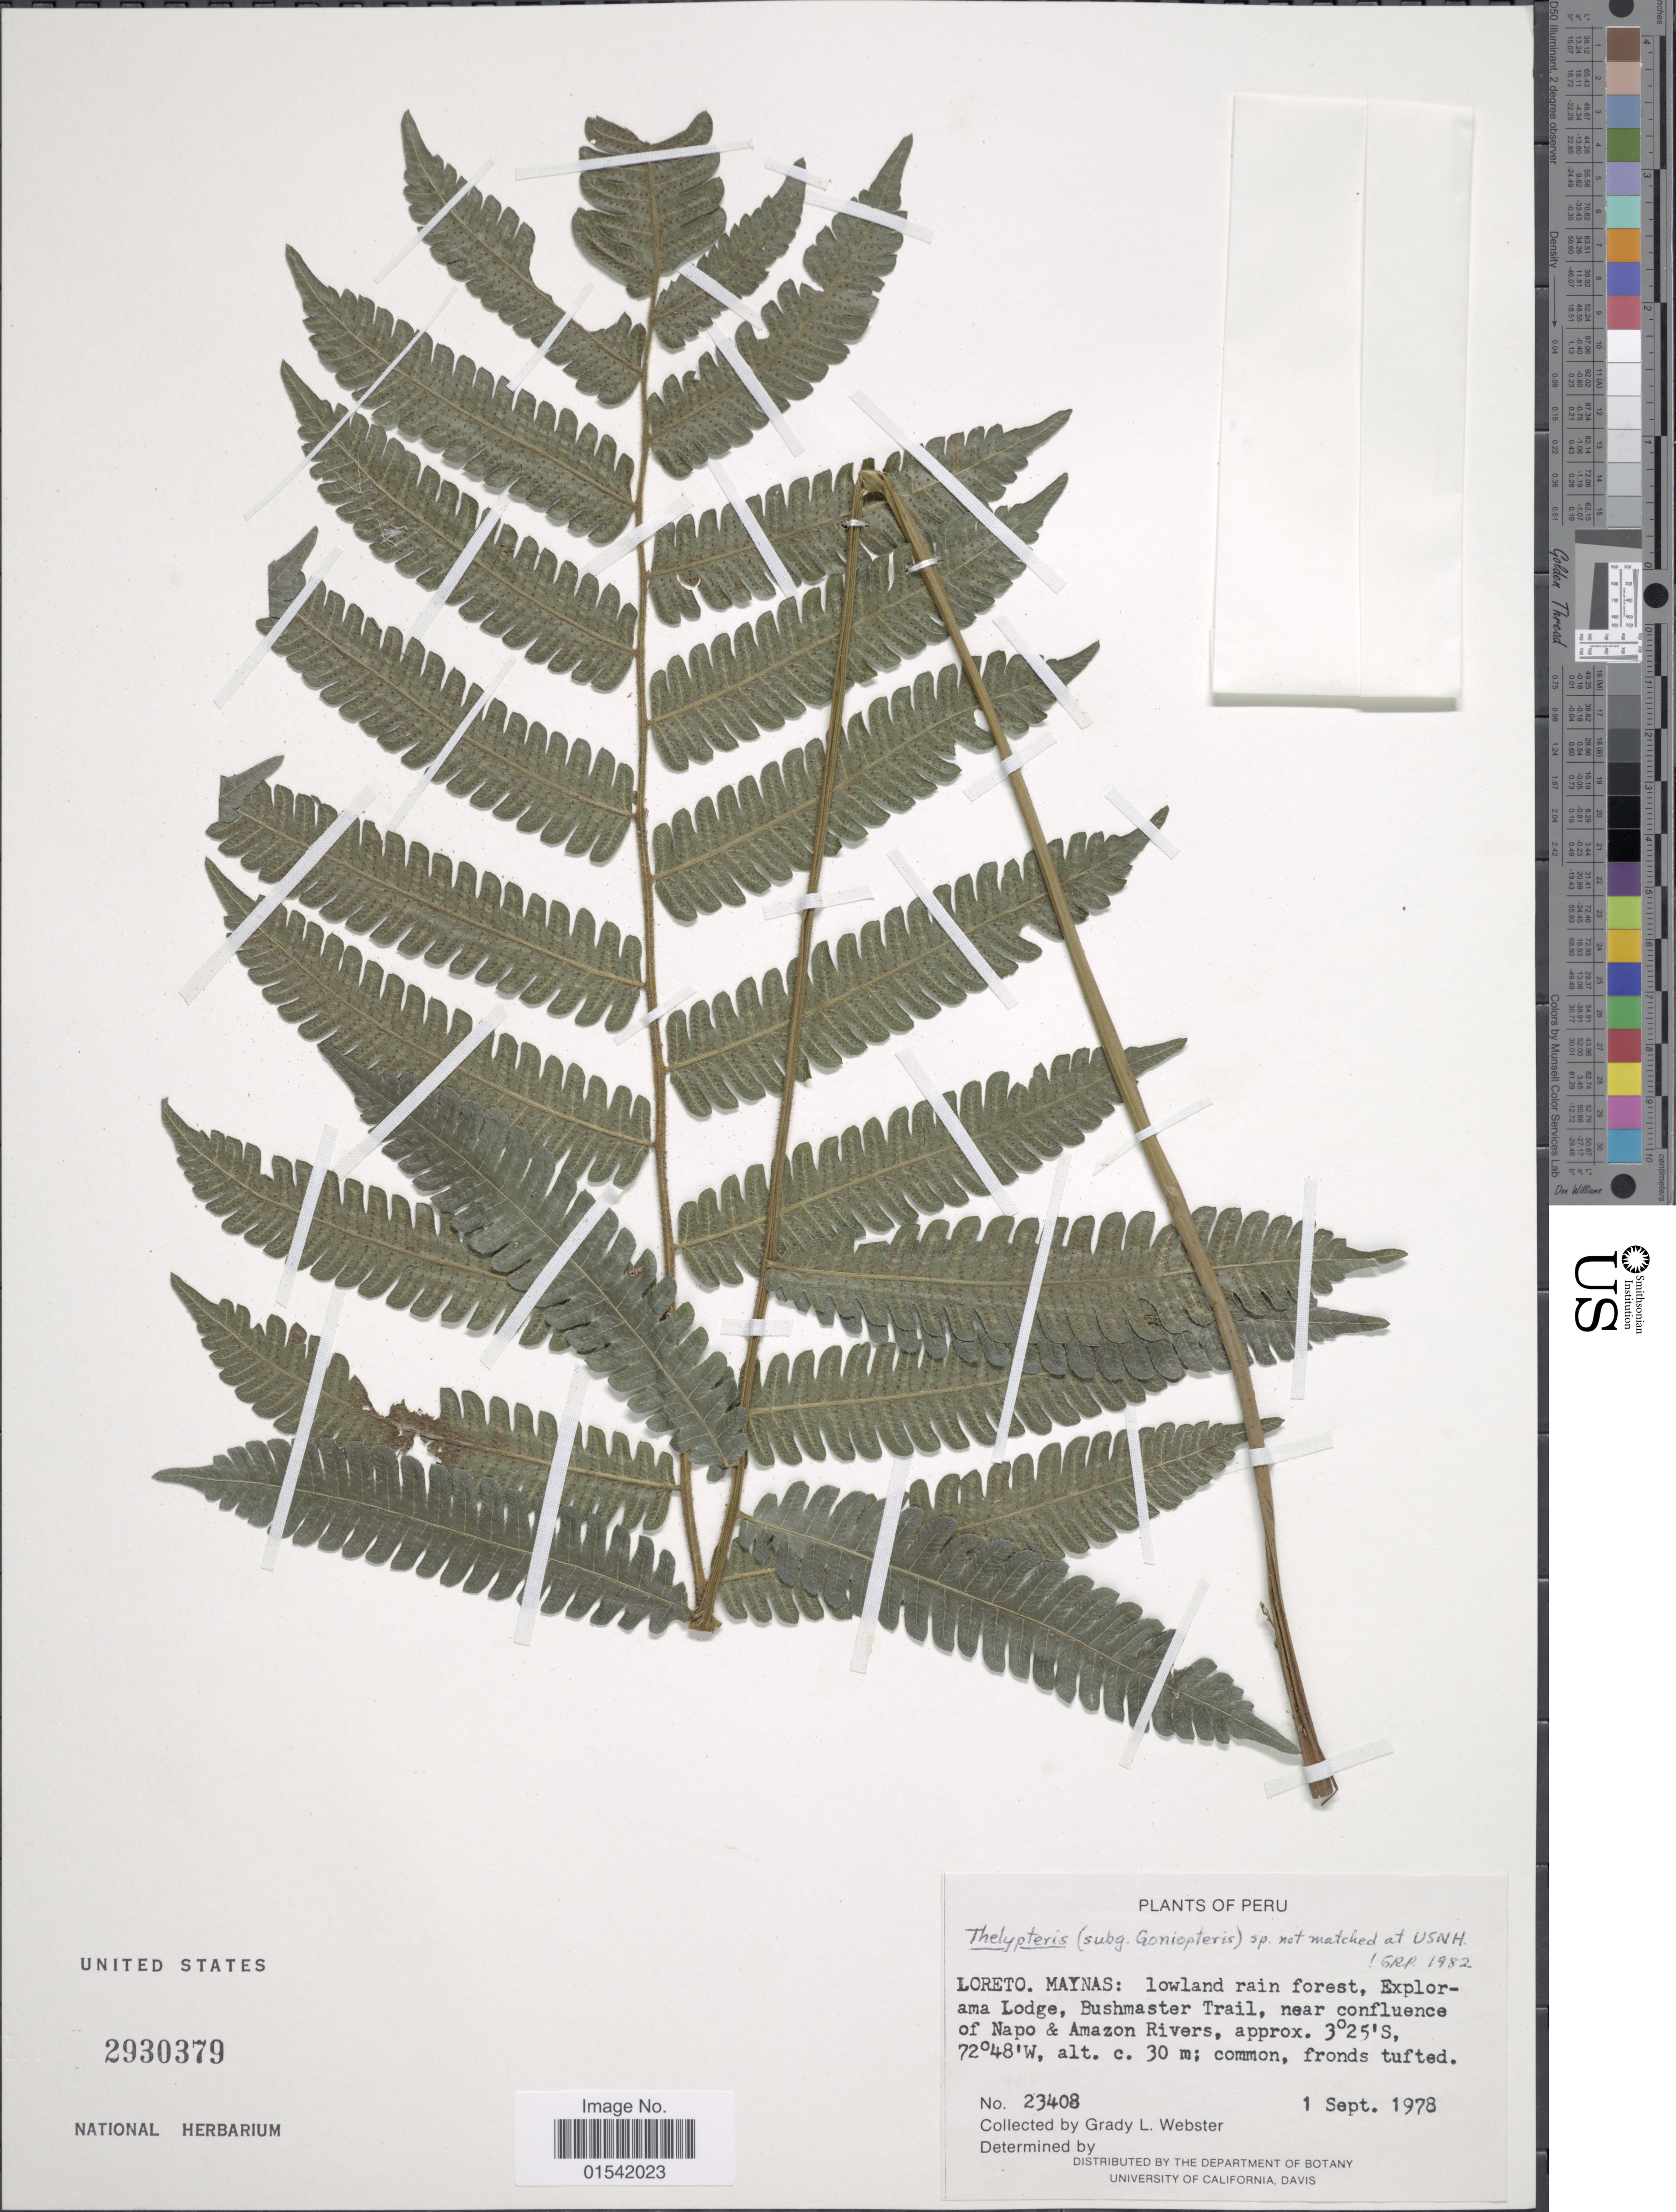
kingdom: Plantae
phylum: Tracheophyta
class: Polypodiopsida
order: Polypodiales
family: Thelypteridaceae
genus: Steiropteris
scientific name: Steiropteris leprieurii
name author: (Hook. f.) Pic. Serm.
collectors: G. L. Webster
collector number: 23408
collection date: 1978-09-01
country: Peru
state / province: Loreto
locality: Maynas: lowland rain forest, Explorama Lodge, Bushmaster Trail, near confluence of Napo & Amazon Rivers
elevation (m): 30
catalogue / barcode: US 2930379